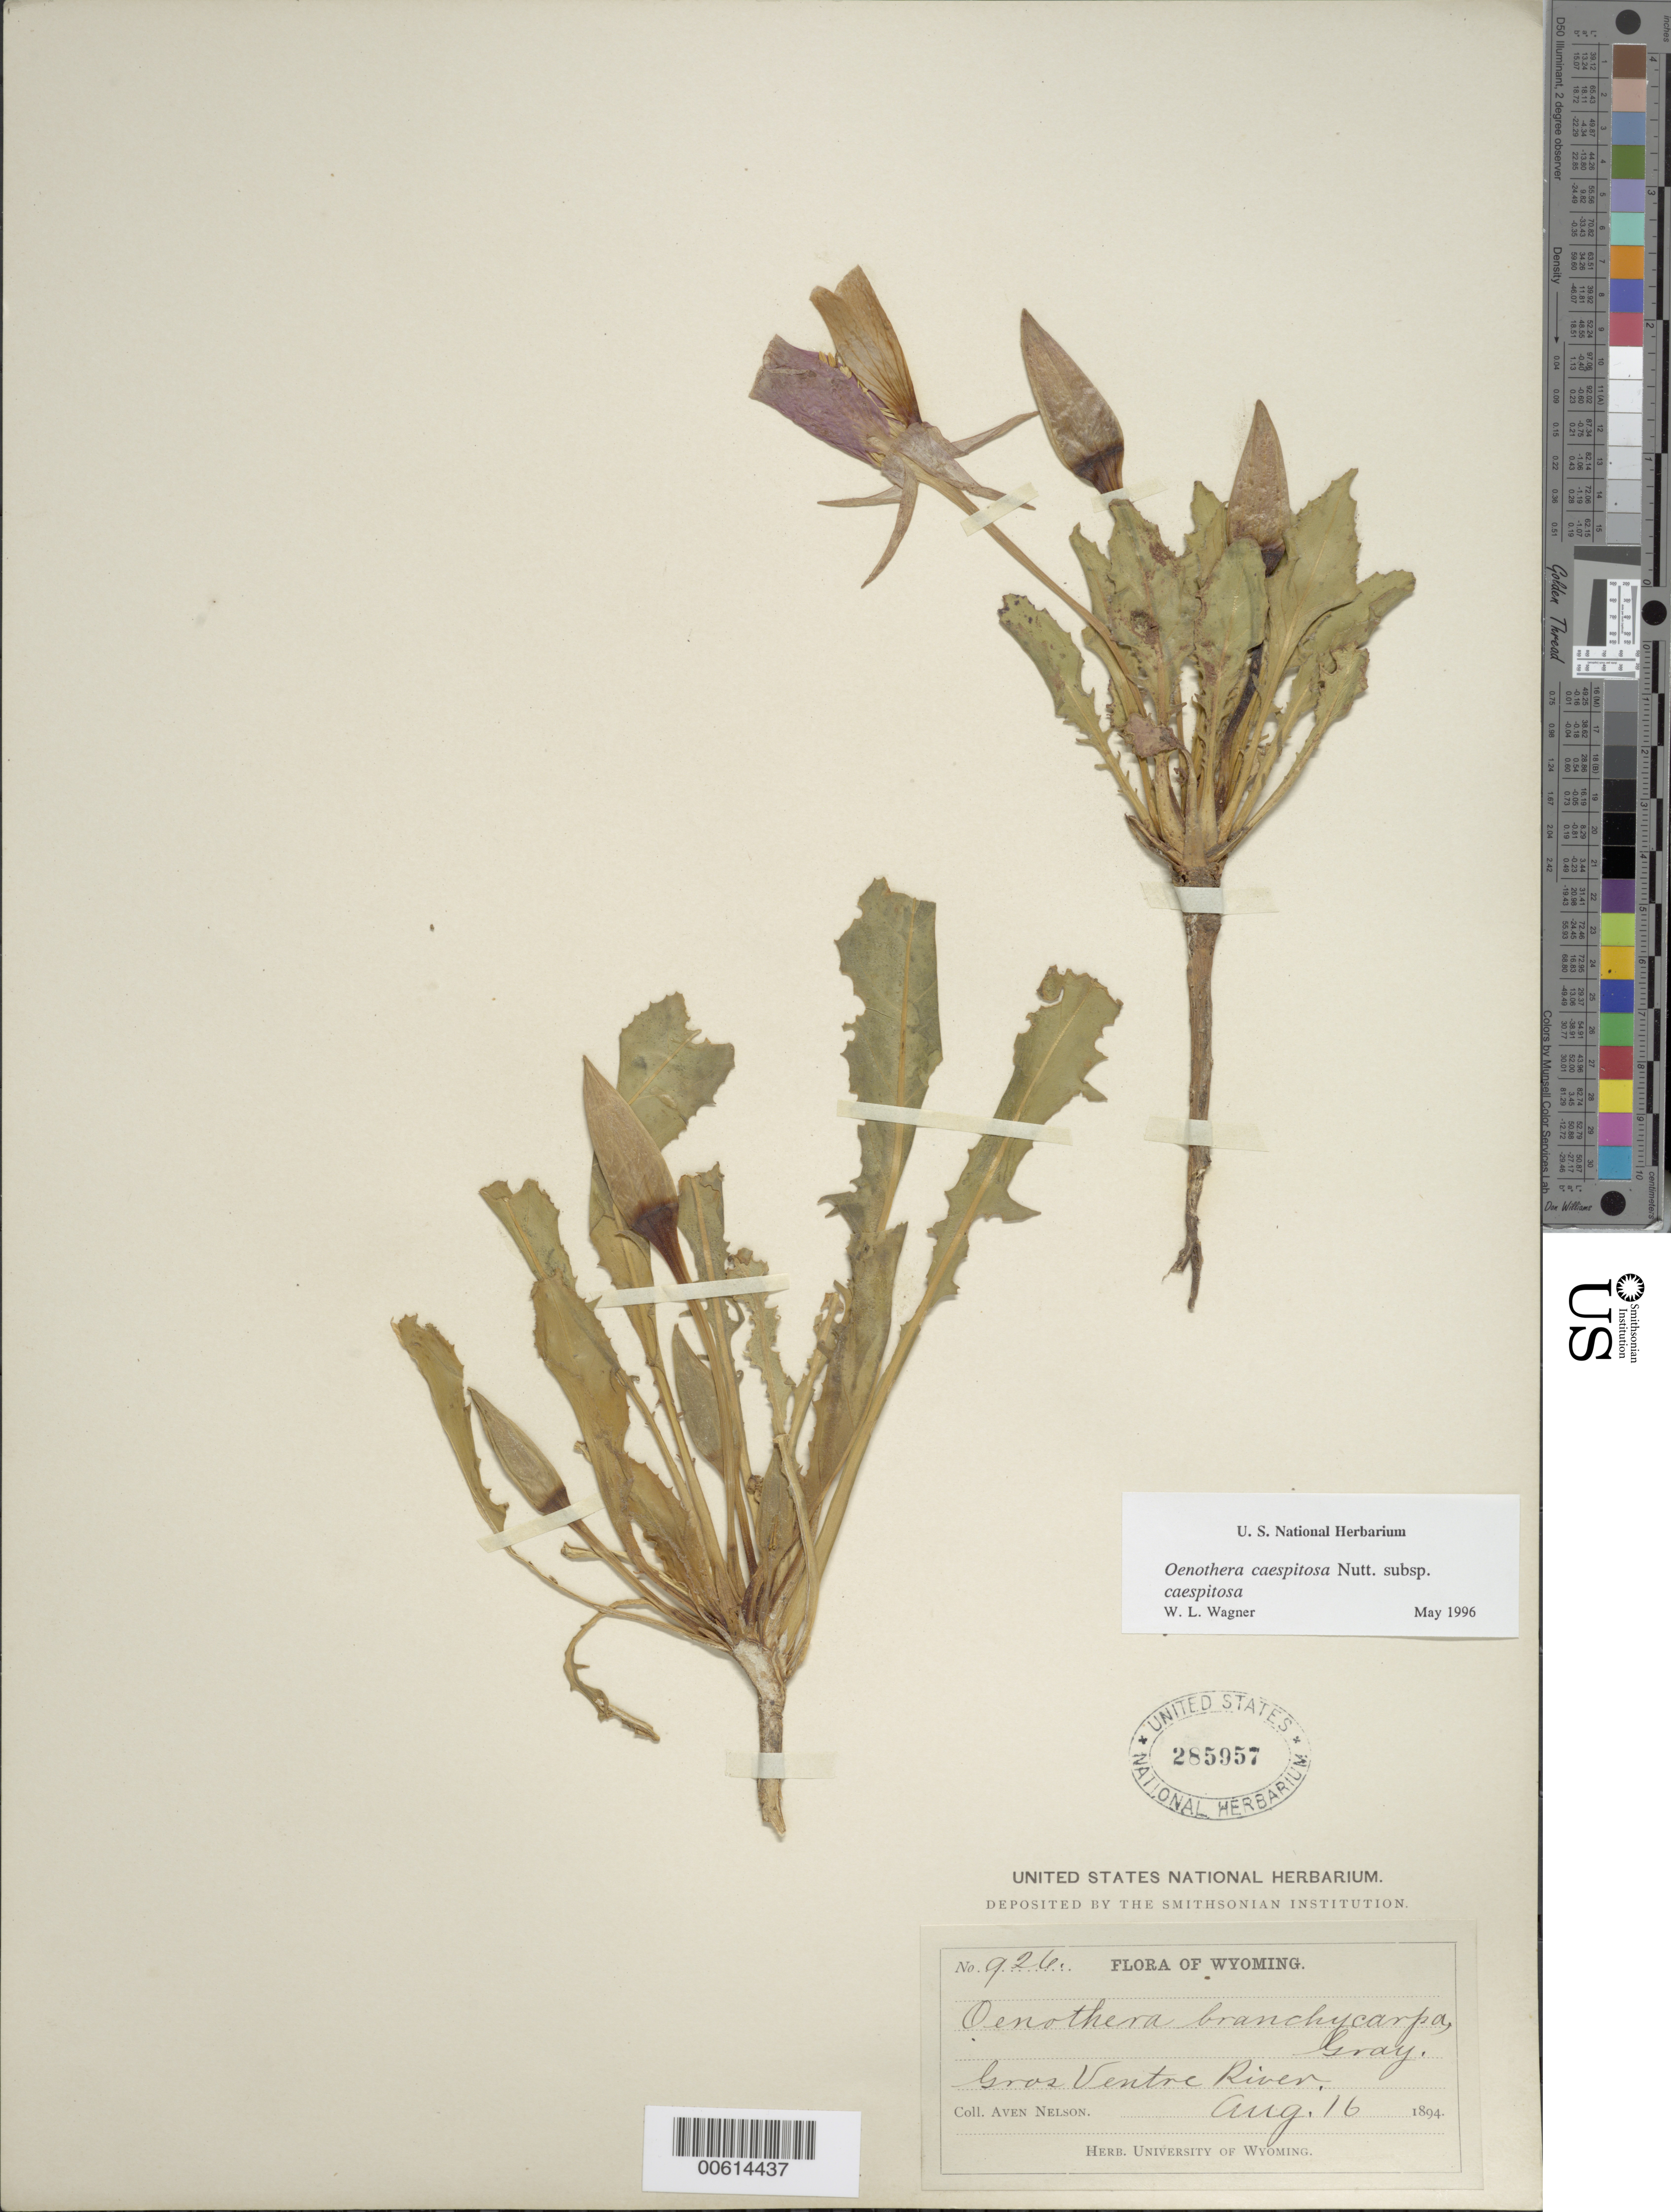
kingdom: Plantae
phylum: Tracheophyta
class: Magnoliopsida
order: Myrtales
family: Onagraceae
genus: Oenothera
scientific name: Oenothera cespitosa subsp. cespitosa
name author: Nutt.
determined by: Wagner, W. L., (BOT), Smithsonian Institution - National Museum of Natural History (UNITED STATES)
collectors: A. Nelson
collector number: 926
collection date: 1894-08-16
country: United States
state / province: Wyoming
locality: Gros Ventre River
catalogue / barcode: US 285957